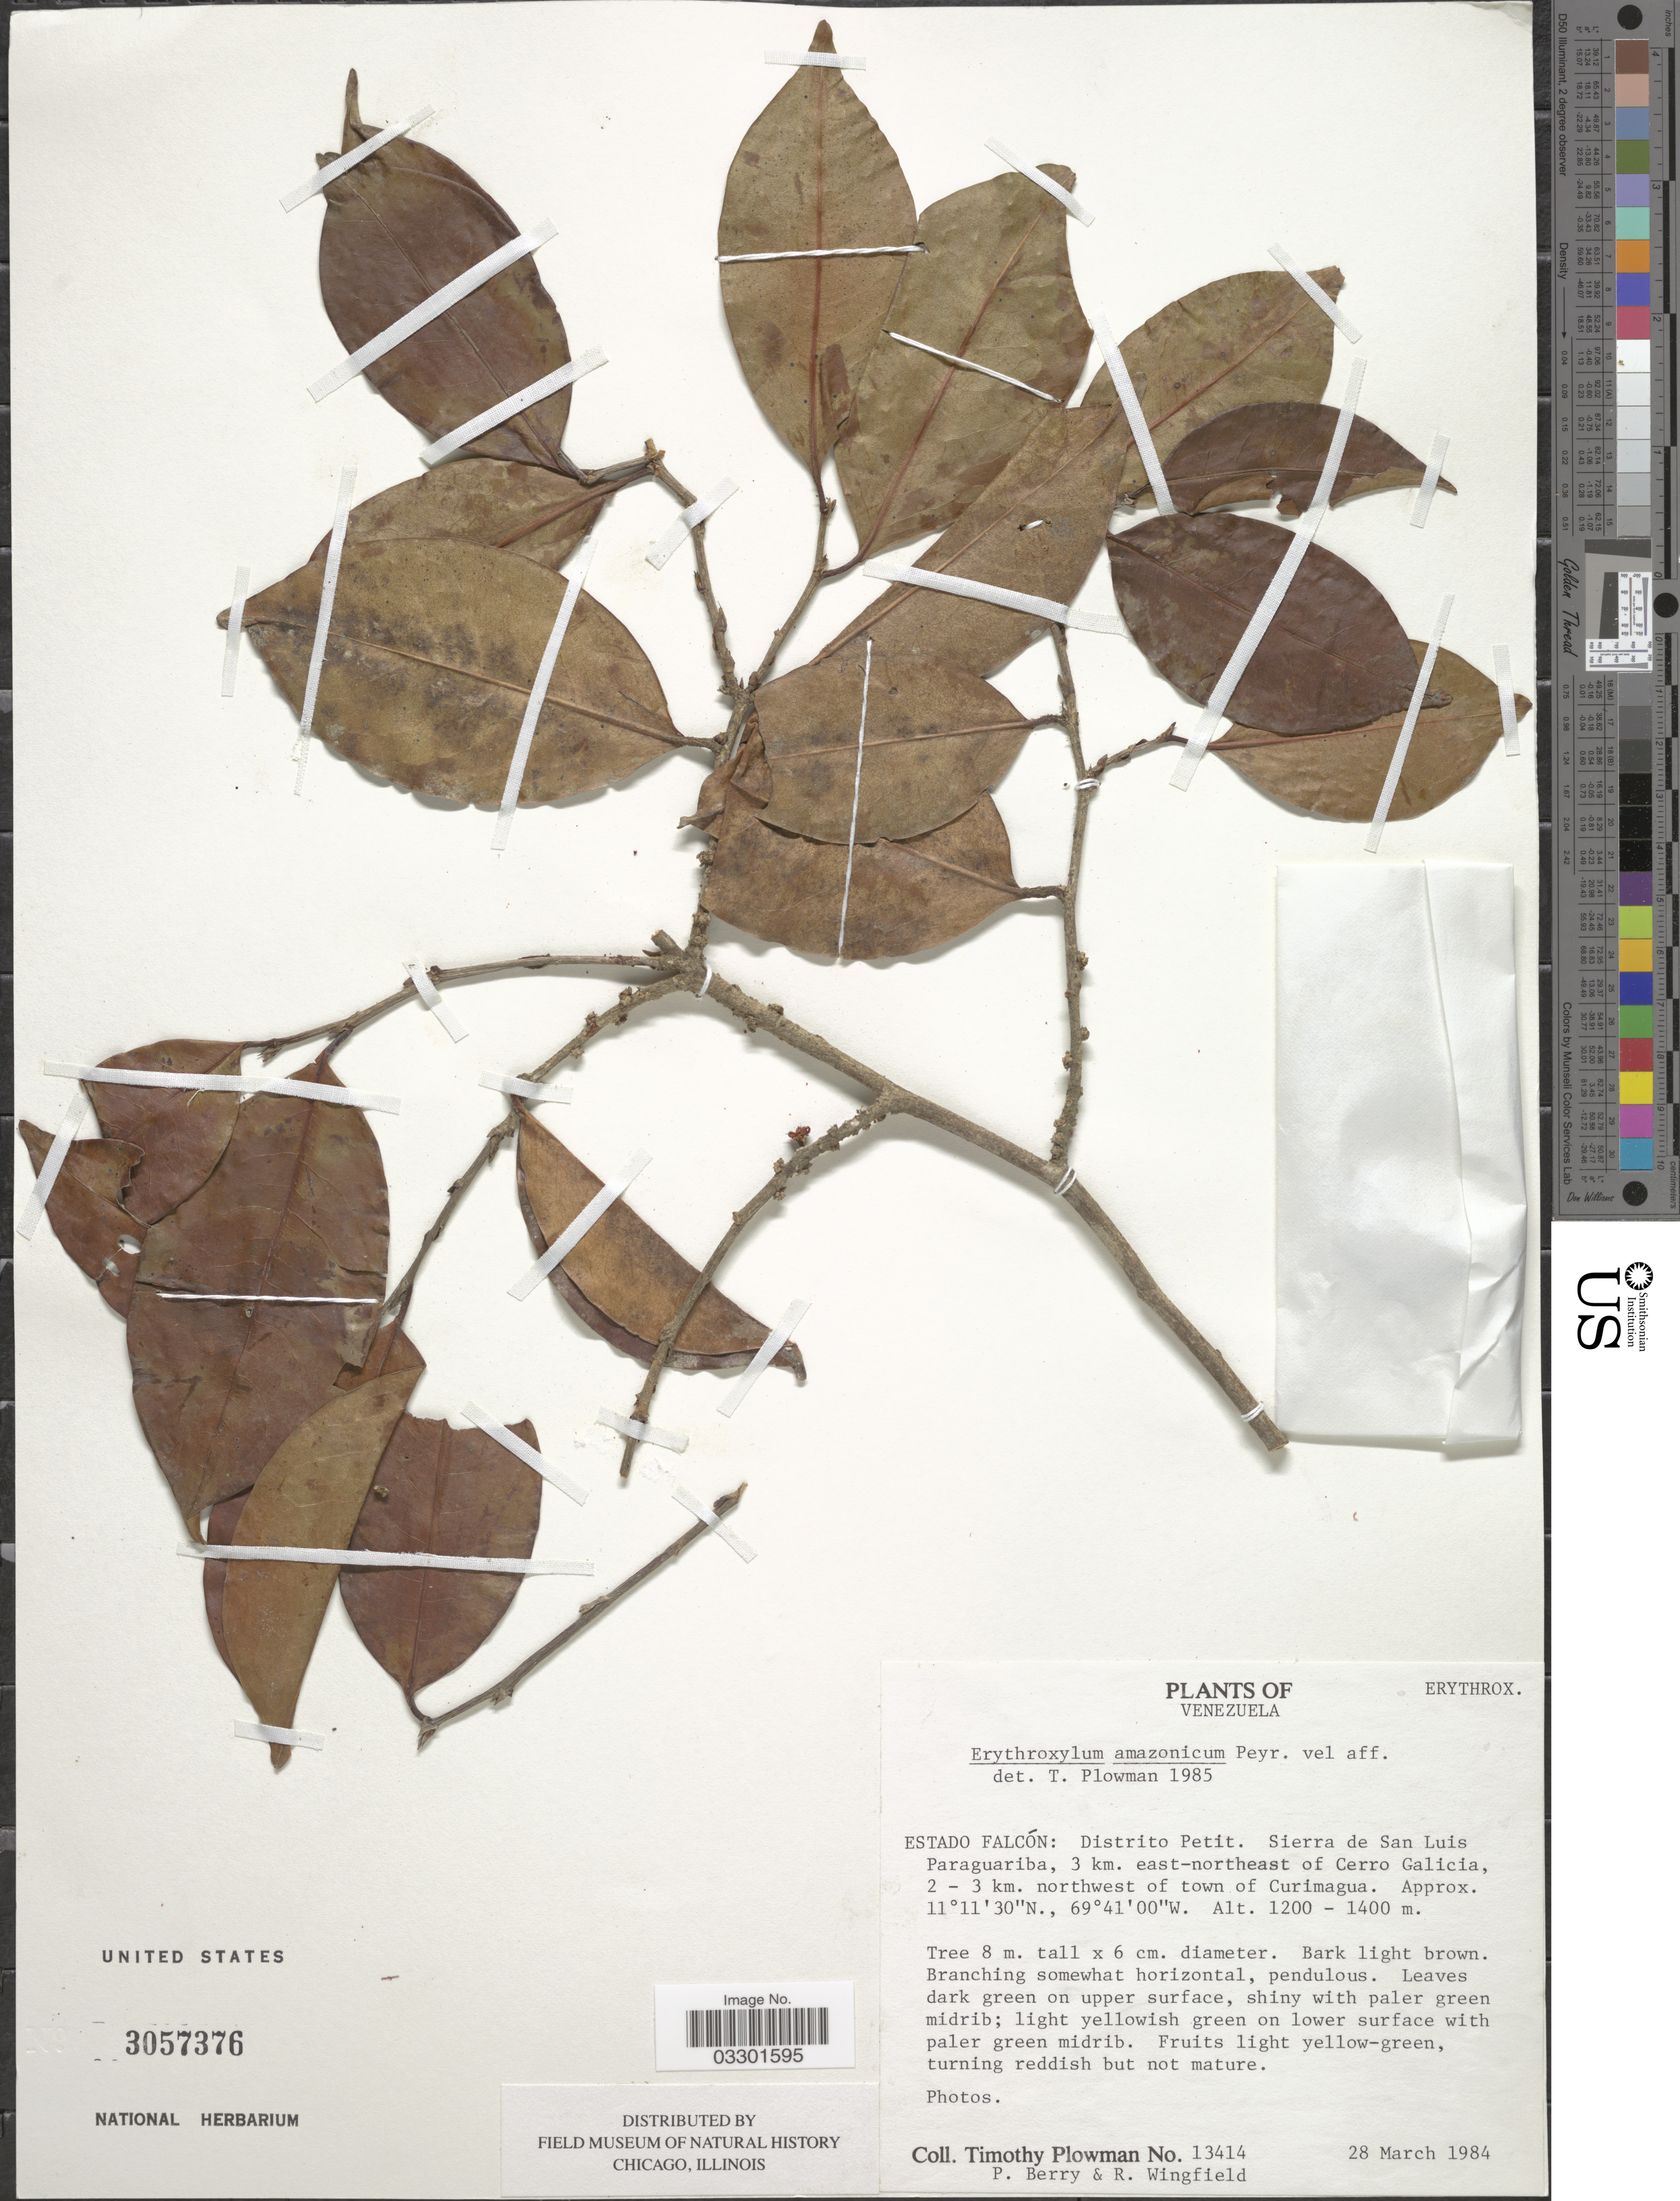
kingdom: Plantae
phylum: Tracheophyta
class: Magnoliopsida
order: Malpighiales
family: Erythroxylaceae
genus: Erythroxylum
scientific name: Erythroxylum amazonicum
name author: Peyr.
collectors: T. Plowman, P. Berry & R. Wingfield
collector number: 13414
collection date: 1984-03-28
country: Venezuela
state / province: Falcón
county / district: Petit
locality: Distrito Petit. Sierra de San Luis Paraguariba, 3 km. east-northeast of Cerro Galicia, 2-3 km. northwest of town of Curimagua.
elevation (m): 1200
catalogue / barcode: US 3057376